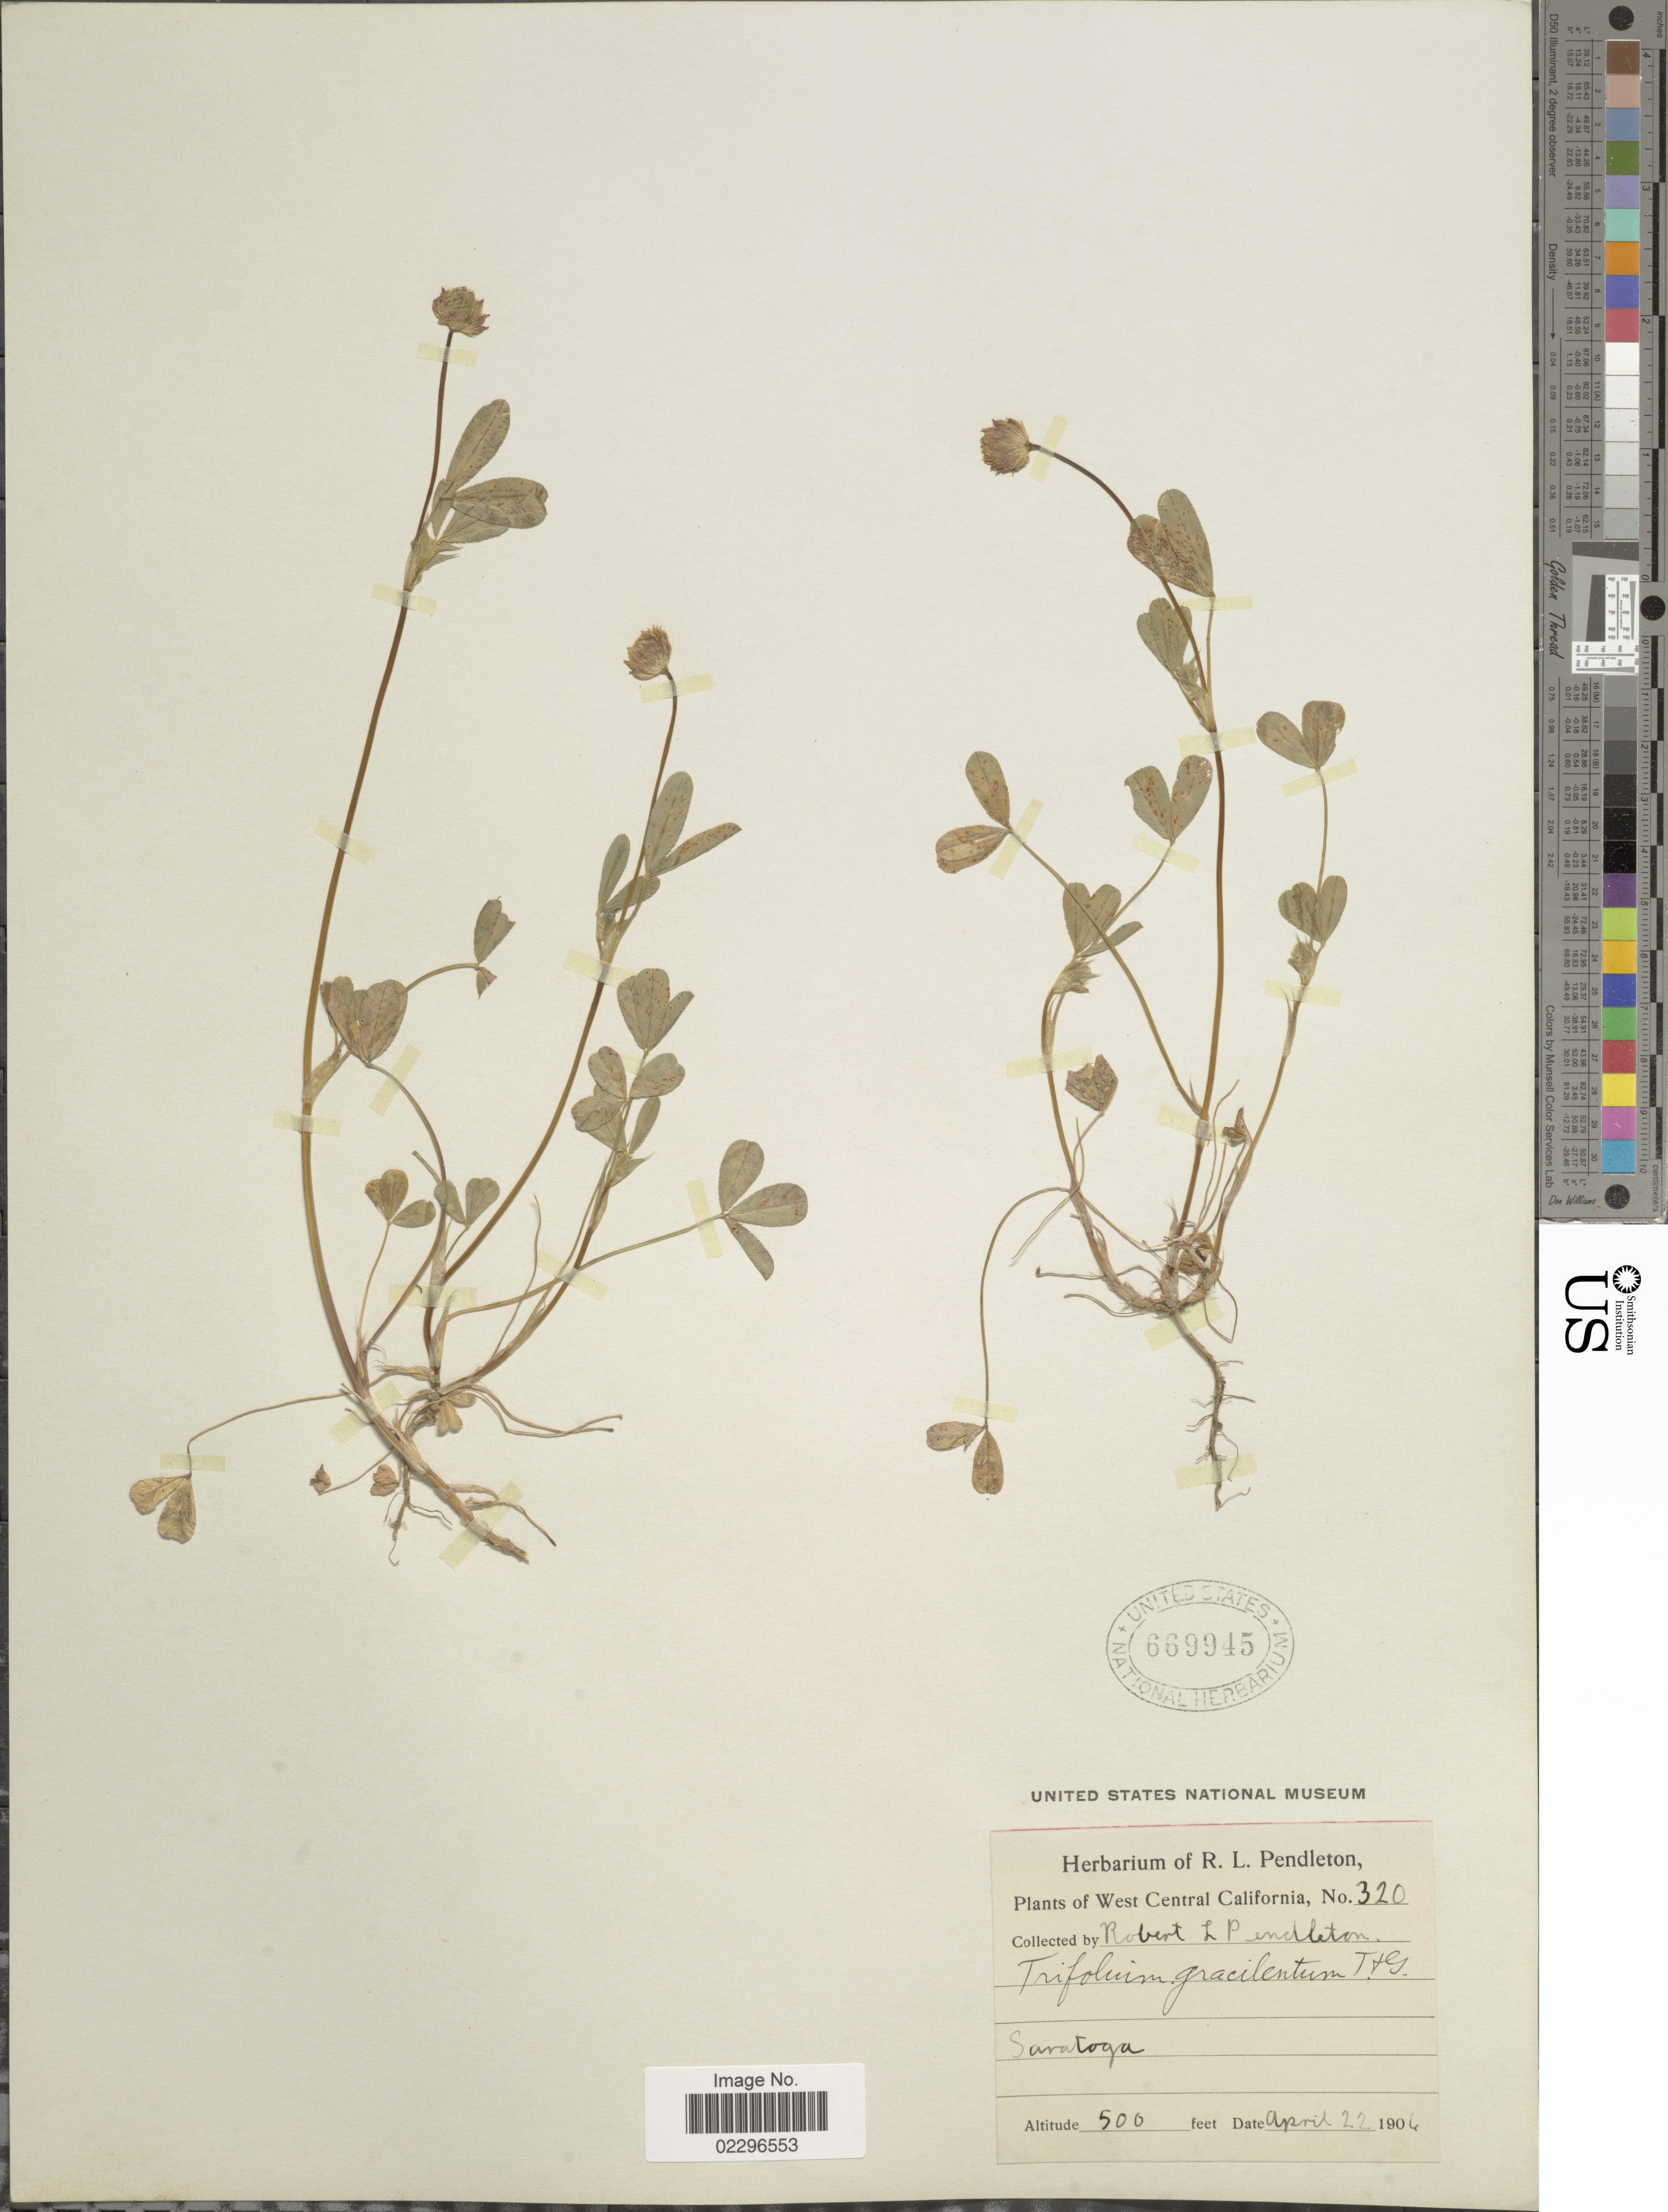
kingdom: Plantae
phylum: Tracheophyta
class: Magnoliopsida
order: Fabales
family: Fabaceae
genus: Trifolium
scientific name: Trifolium gracilentum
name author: Torr. & A. Gray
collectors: Ex herb. R. L. Pendleton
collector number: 320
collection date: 1906-04-22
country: United States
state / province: California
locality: West Central California, Saratoga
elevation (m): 152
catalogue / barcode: US 669945